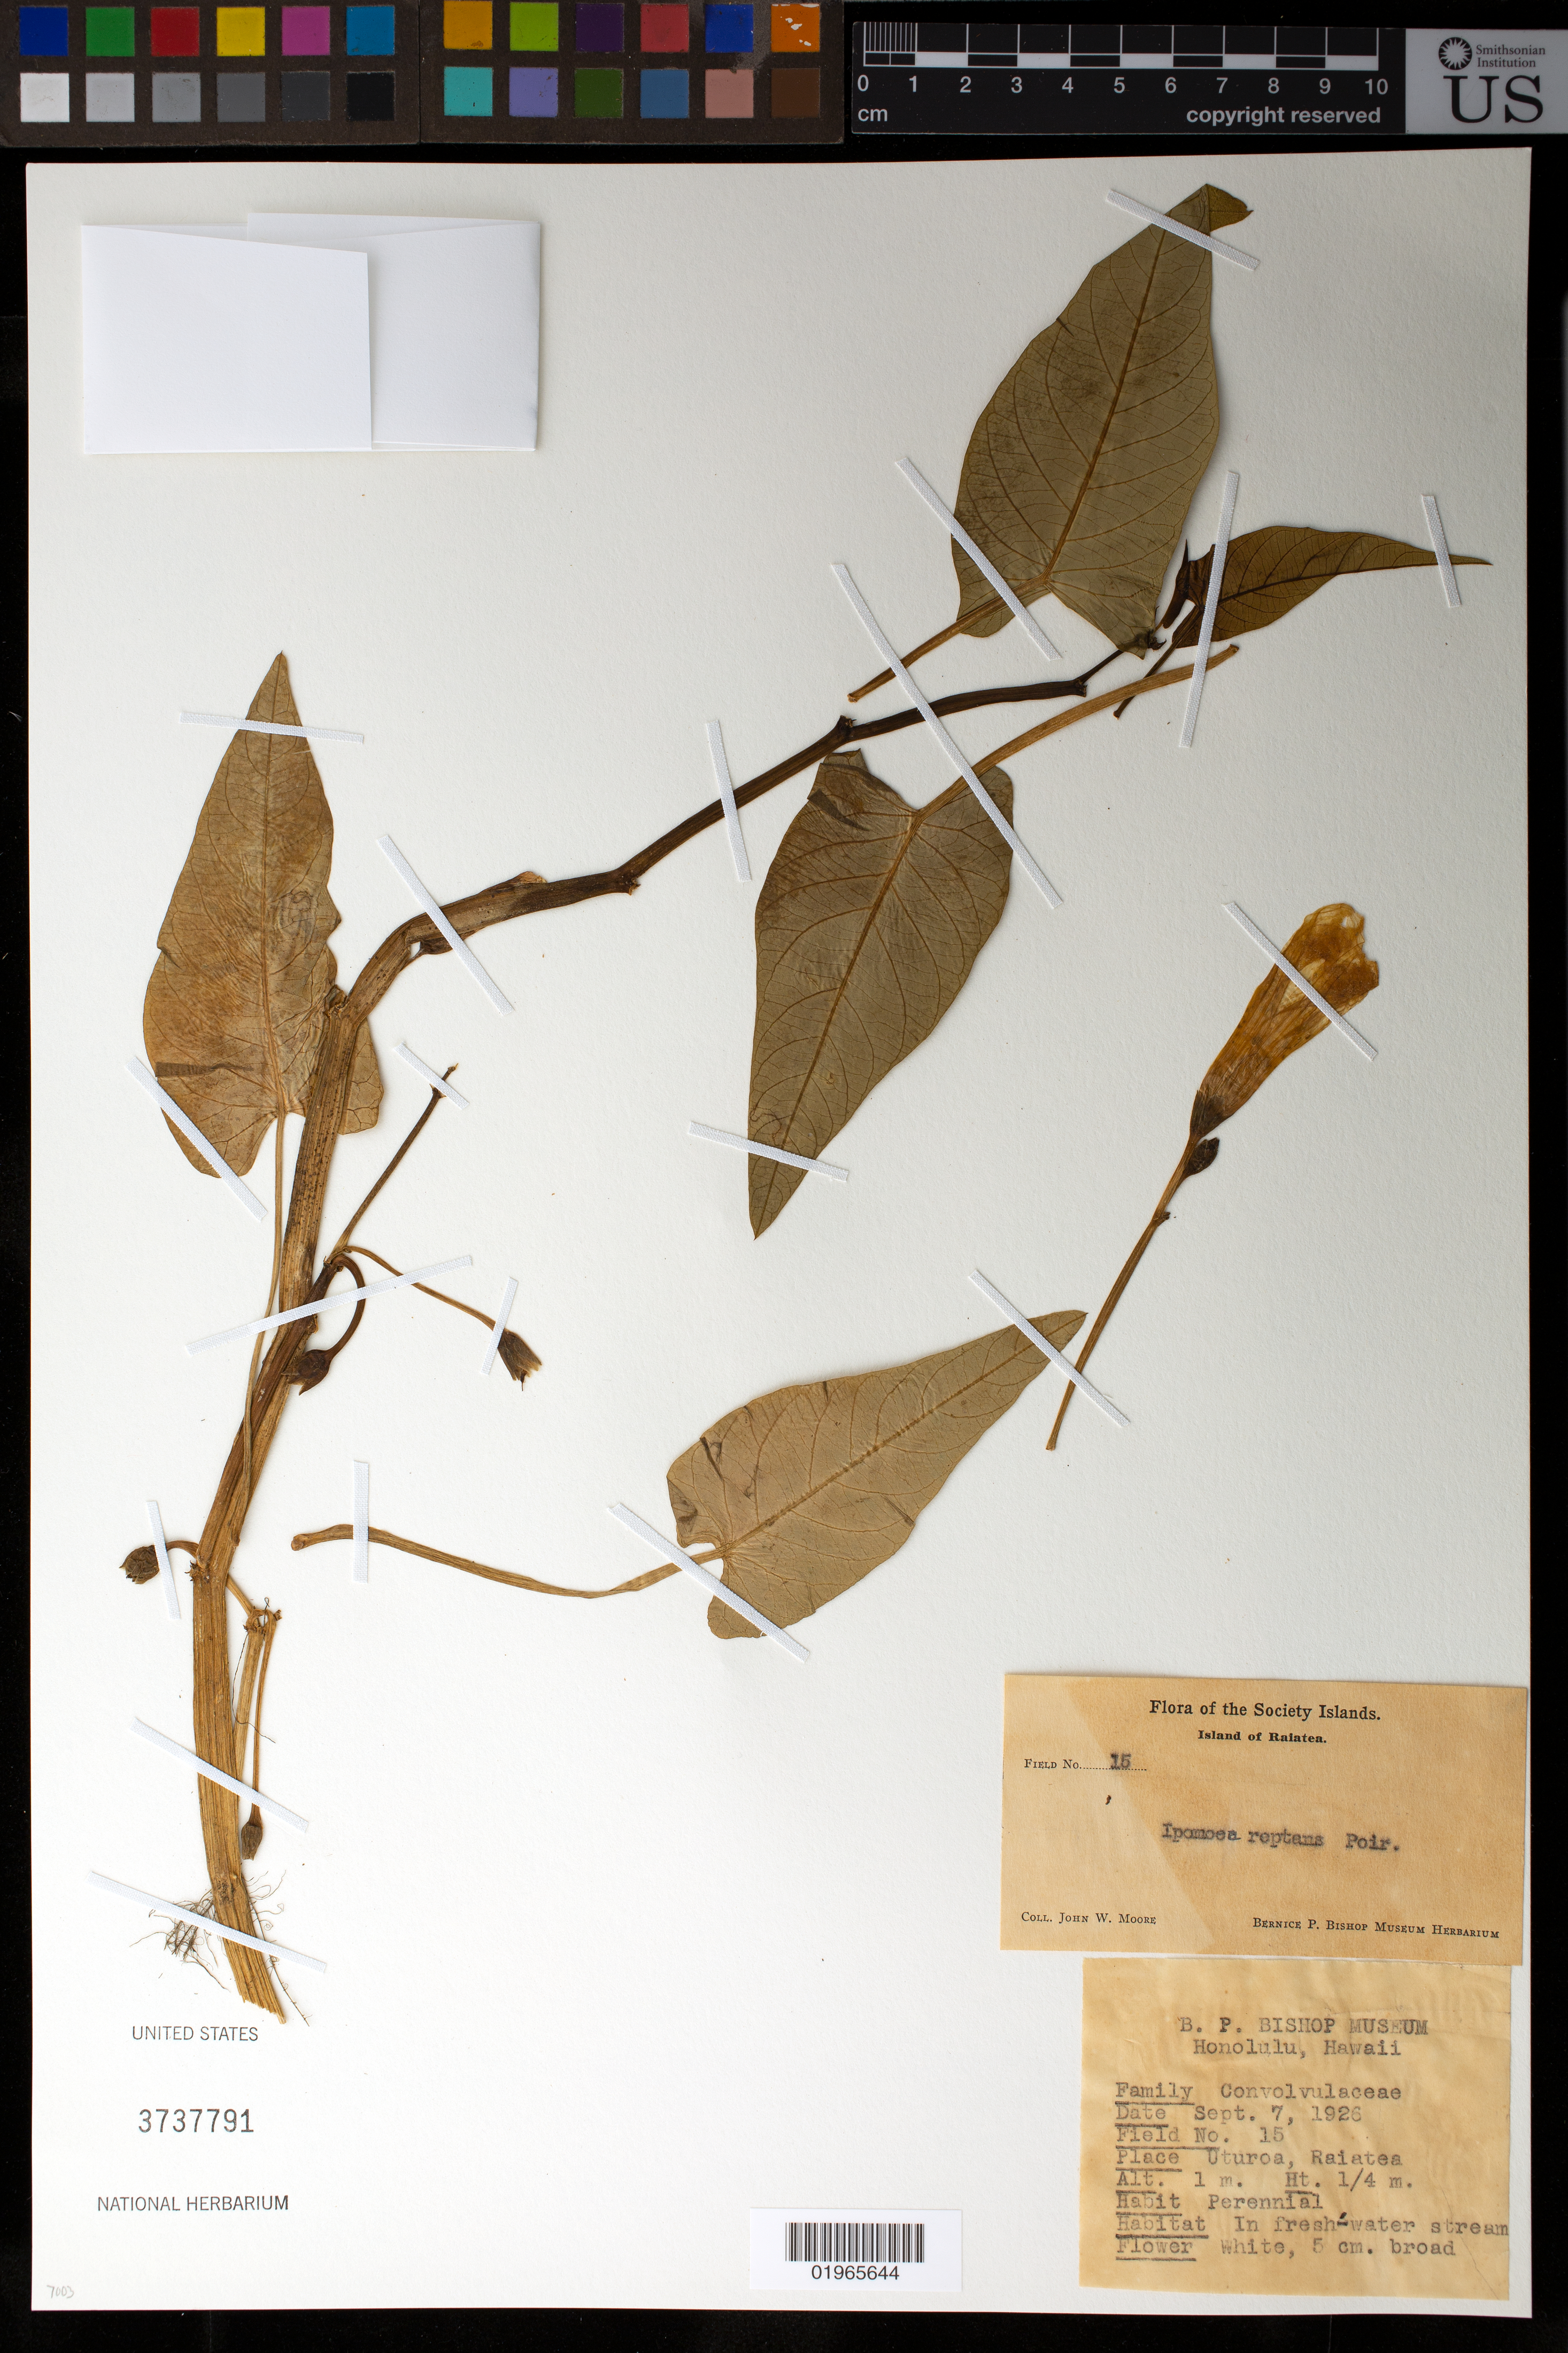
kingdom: Plantae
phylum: Tracheophyta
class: Magnoliopsida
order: Solanales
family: Convolvulaceae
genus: Ipomoea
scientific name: Ipomoea reptans sensu Llanos non Poir.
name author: Llanos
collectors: J. Moore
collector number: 15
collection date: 1926-09-07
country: French Polynesia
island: Raiatea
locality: Uturoa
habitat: Fresh water stream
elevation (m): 1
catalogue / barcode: US 3737791